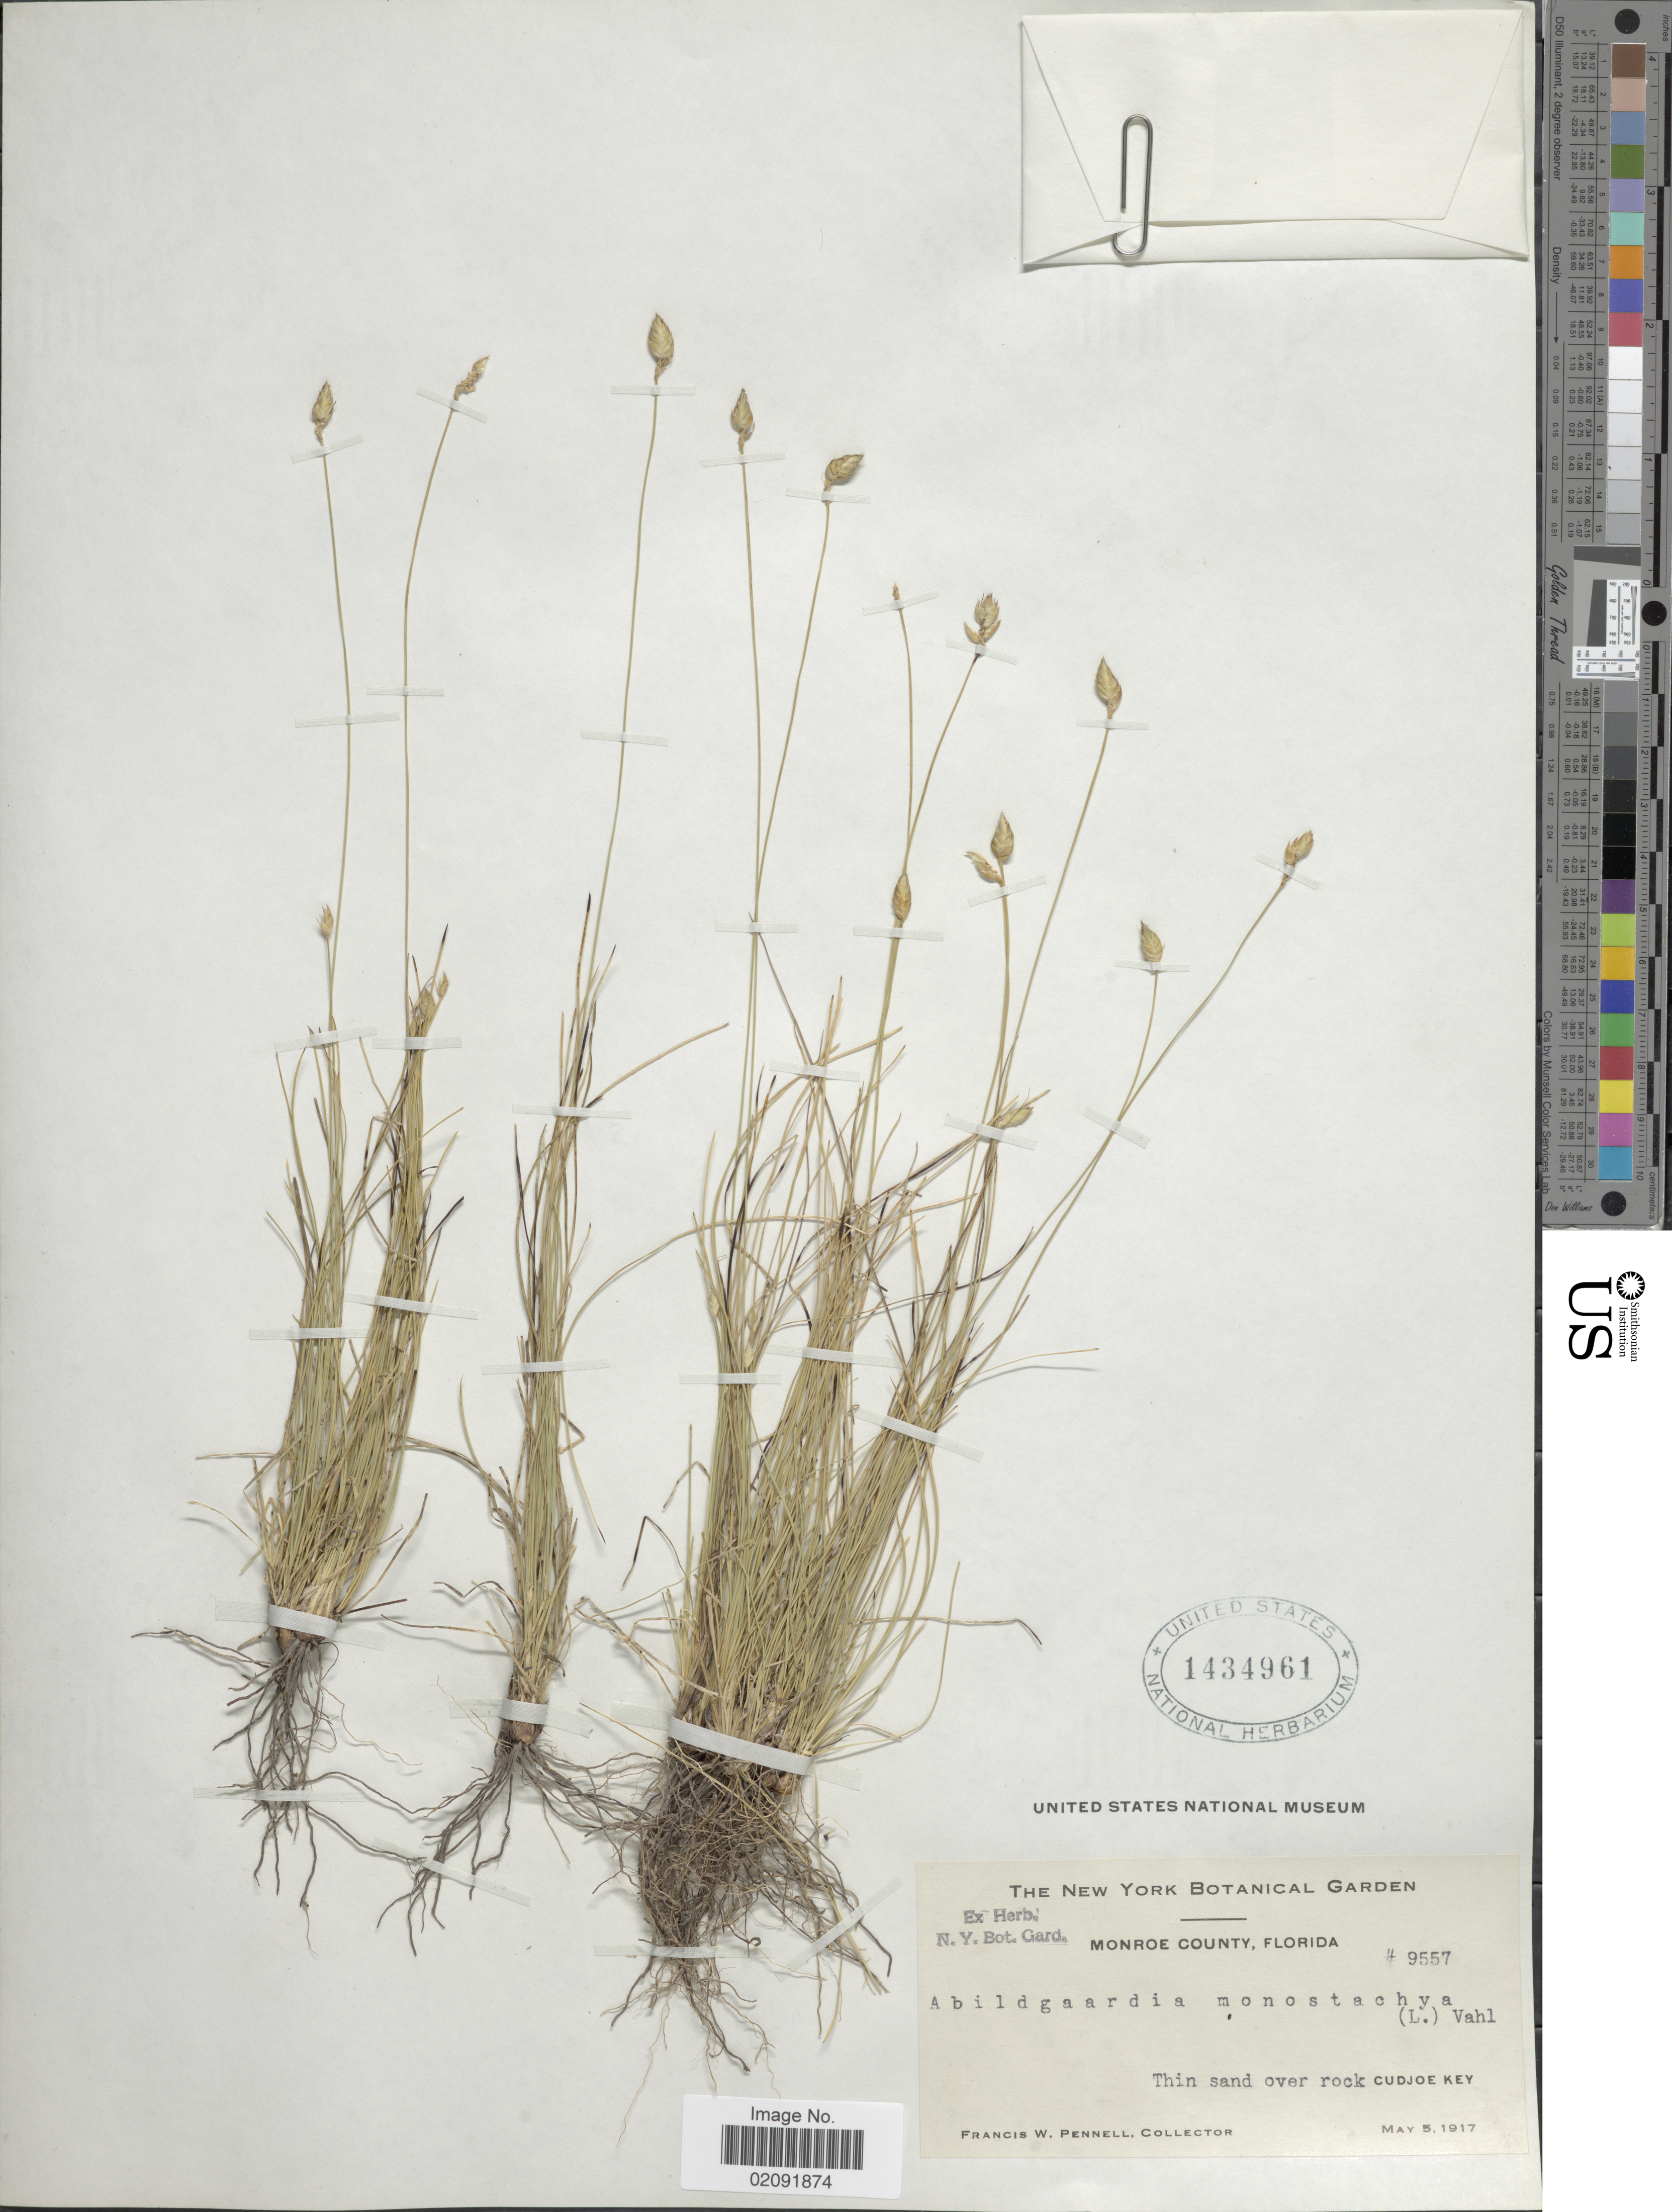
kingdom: Plantae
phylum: Tracheophyta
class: Liliopsida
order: Poales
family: Cyperaceae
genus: Abildgaardia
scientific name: Abildgaardia ovata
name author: (Burm. f.) Kral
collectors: F. W. Pennell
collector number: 9557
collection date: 1917-05-05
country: United States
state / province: Florida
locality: Monroe County; Thin sand over rock, Cudjoe Key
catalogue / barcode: US 1434961